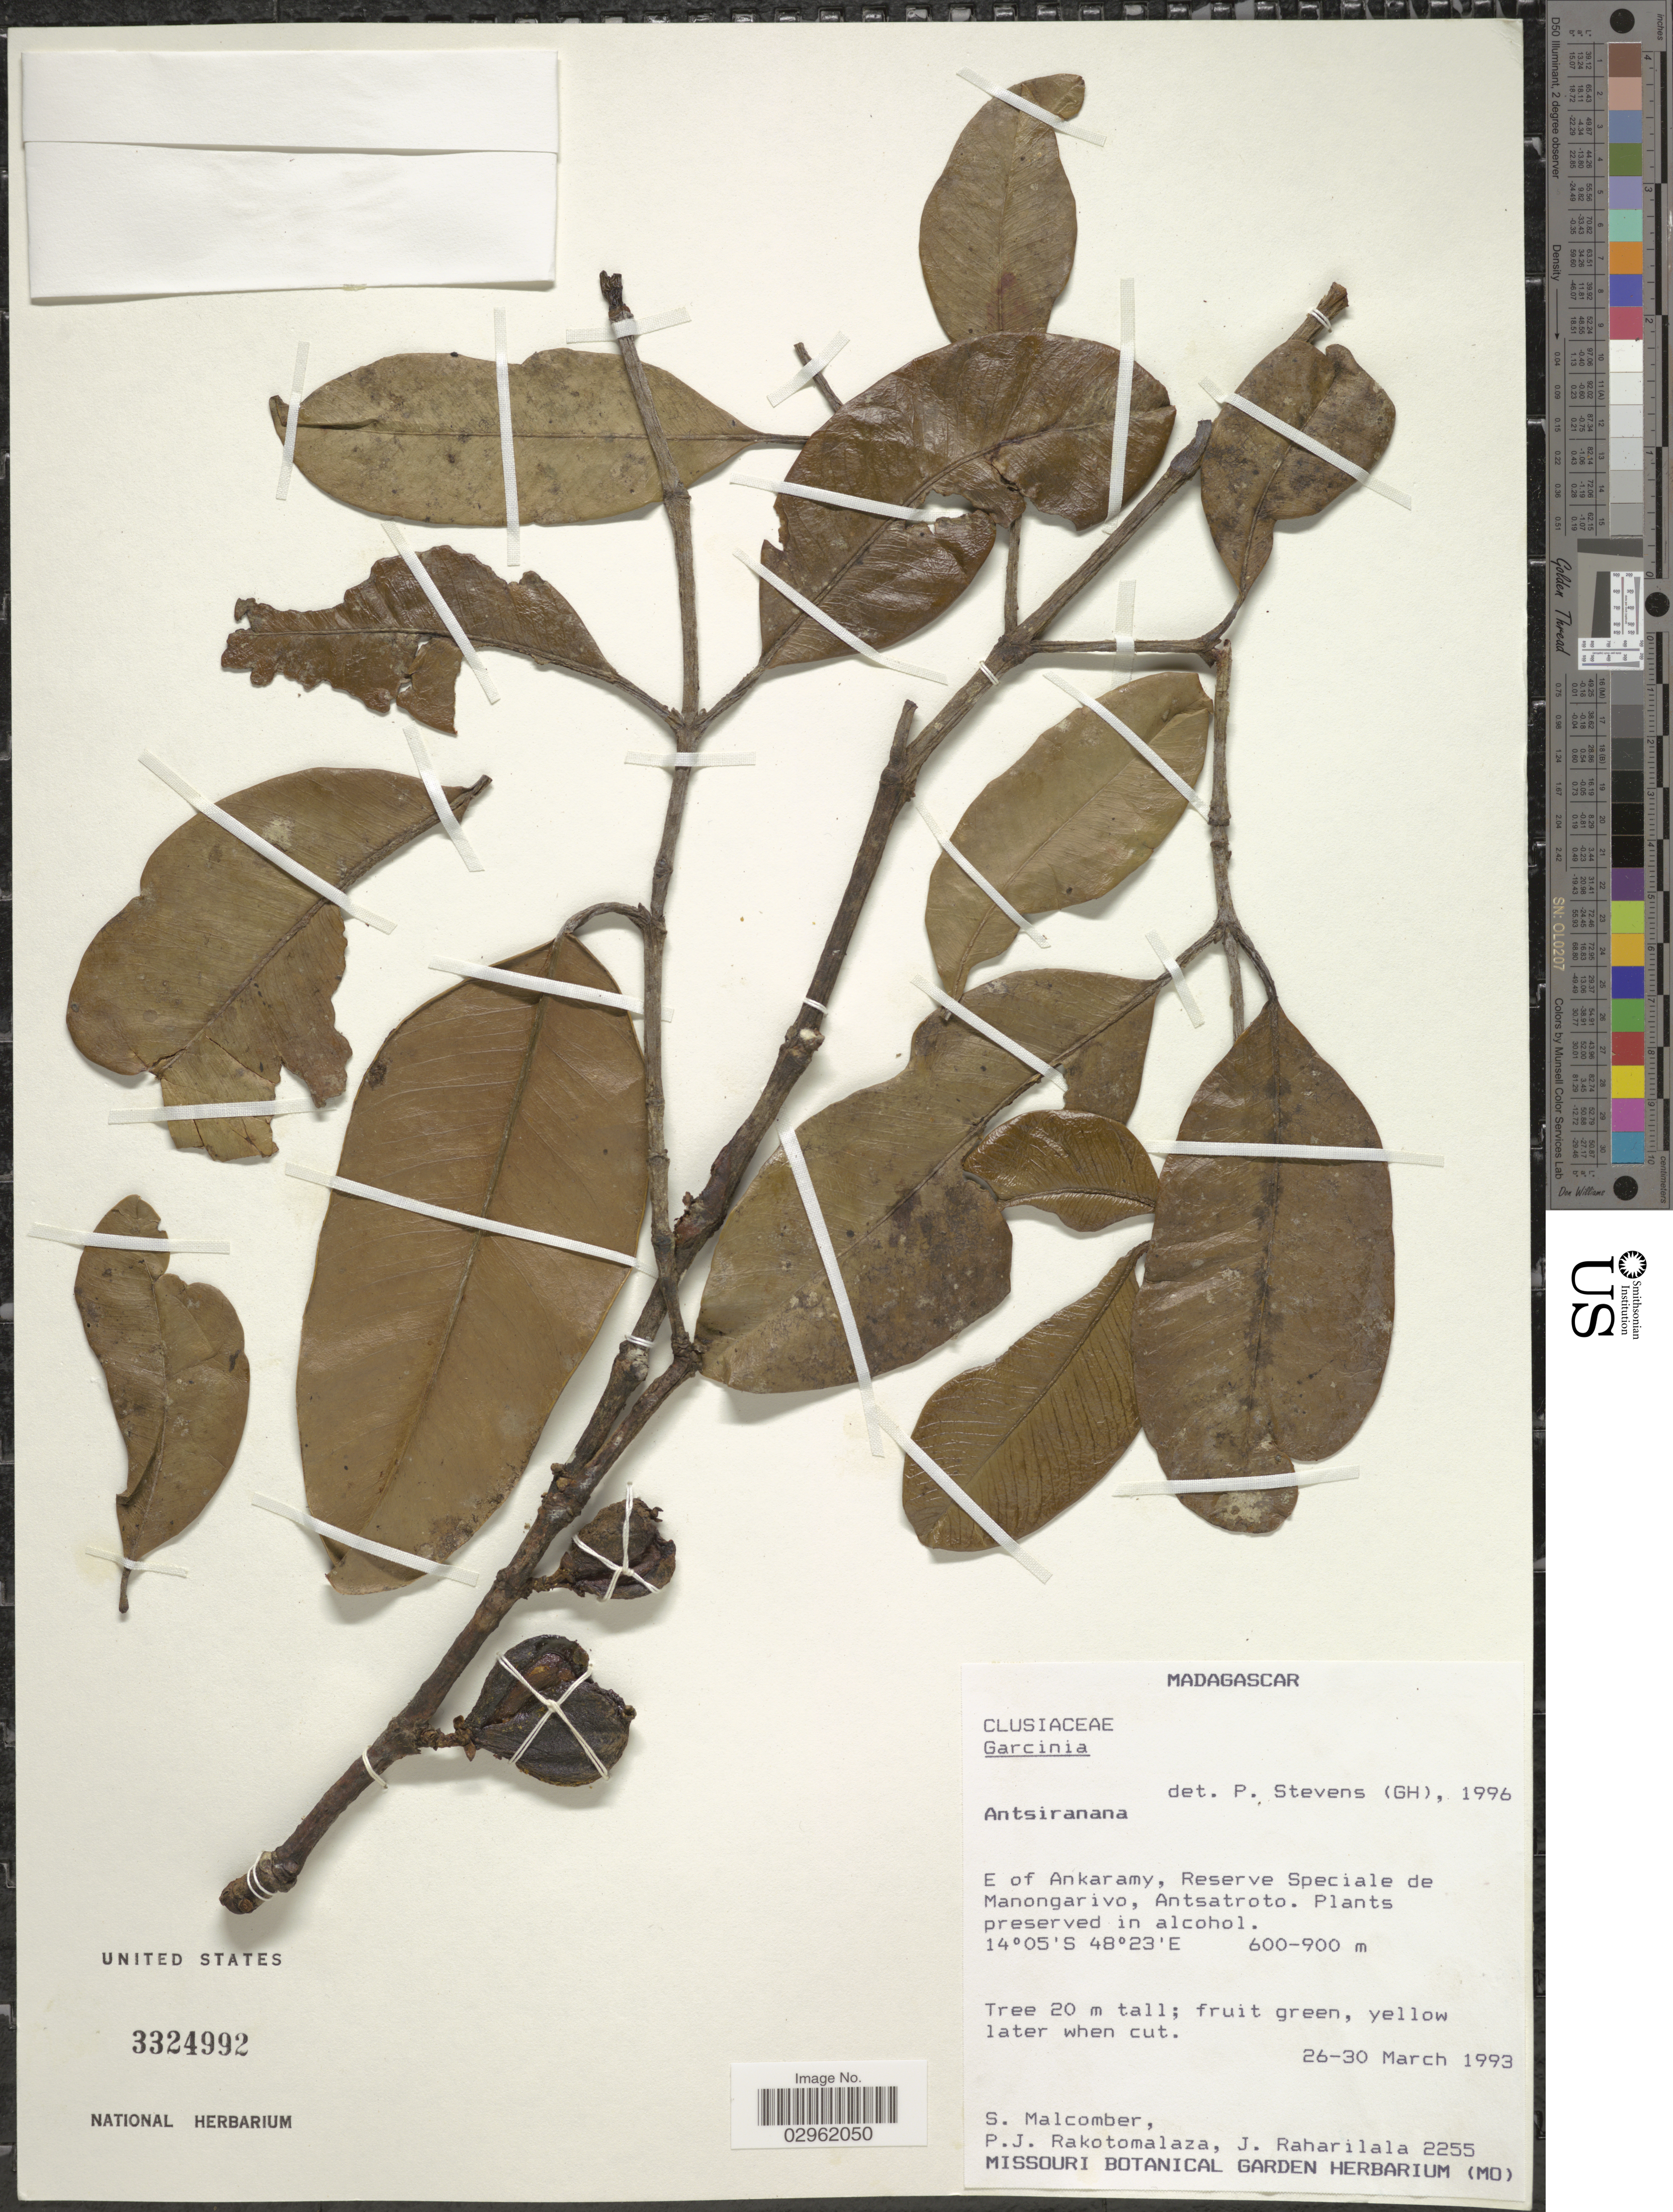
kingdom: Plantae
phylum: Tracheophyta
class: Magnoliopsida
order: Malpighiales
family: Clusiaceae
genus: Garcinia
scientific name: Garcinia sp.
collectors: S. T. Malcomber, P. J. Rakotomalaza & J. I. Raharilala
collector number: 2255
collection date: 1993-03-26/1993-03-30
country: Madagascar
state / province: Diana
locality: E of Ankaramy, Reserve Speciale de Manongarivo, Antsatroto.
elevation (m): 600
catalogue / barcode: US 3324992